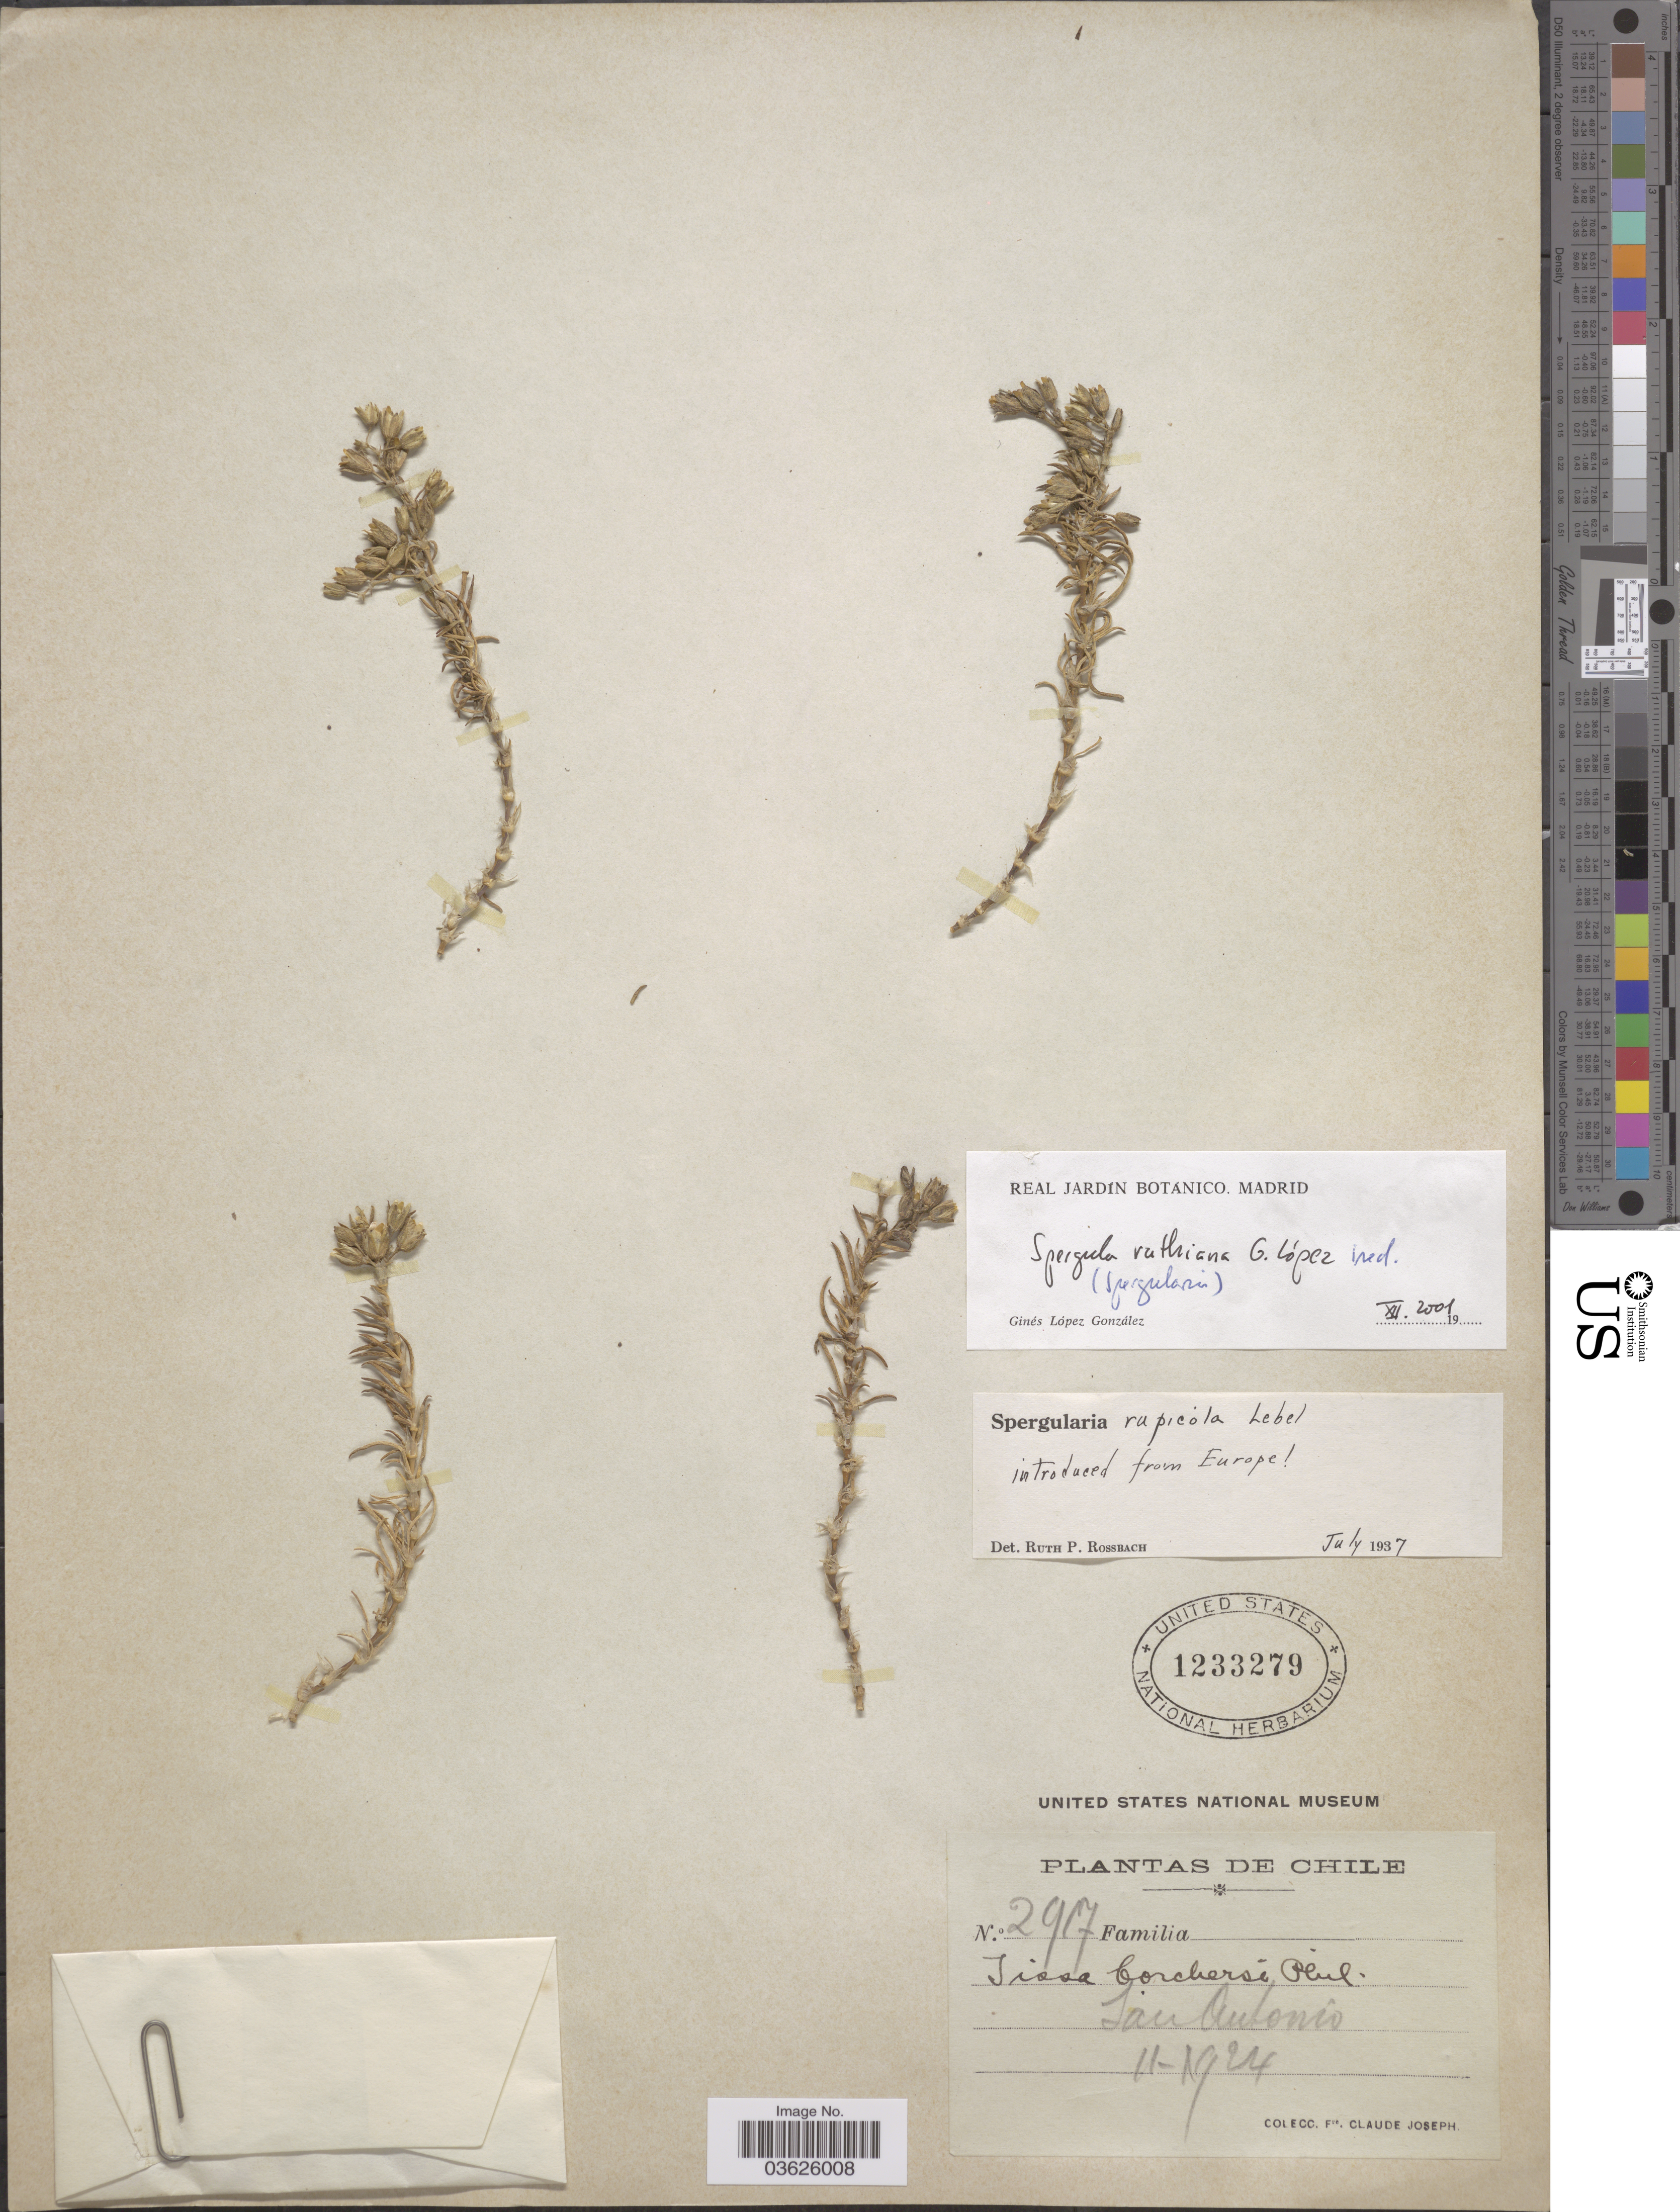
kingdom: Plantae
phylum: Tracheophyta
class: Magnoliopsida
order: Caryophyllales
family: Caryophyllaceae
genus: Spergularia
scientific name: Spergularia ruthiana G. López sp. nov. ined.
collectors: Bro. Claude-Joseph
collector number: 2917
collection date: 1924-11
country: Chile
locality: San Antonio.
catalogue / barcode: US 1233279